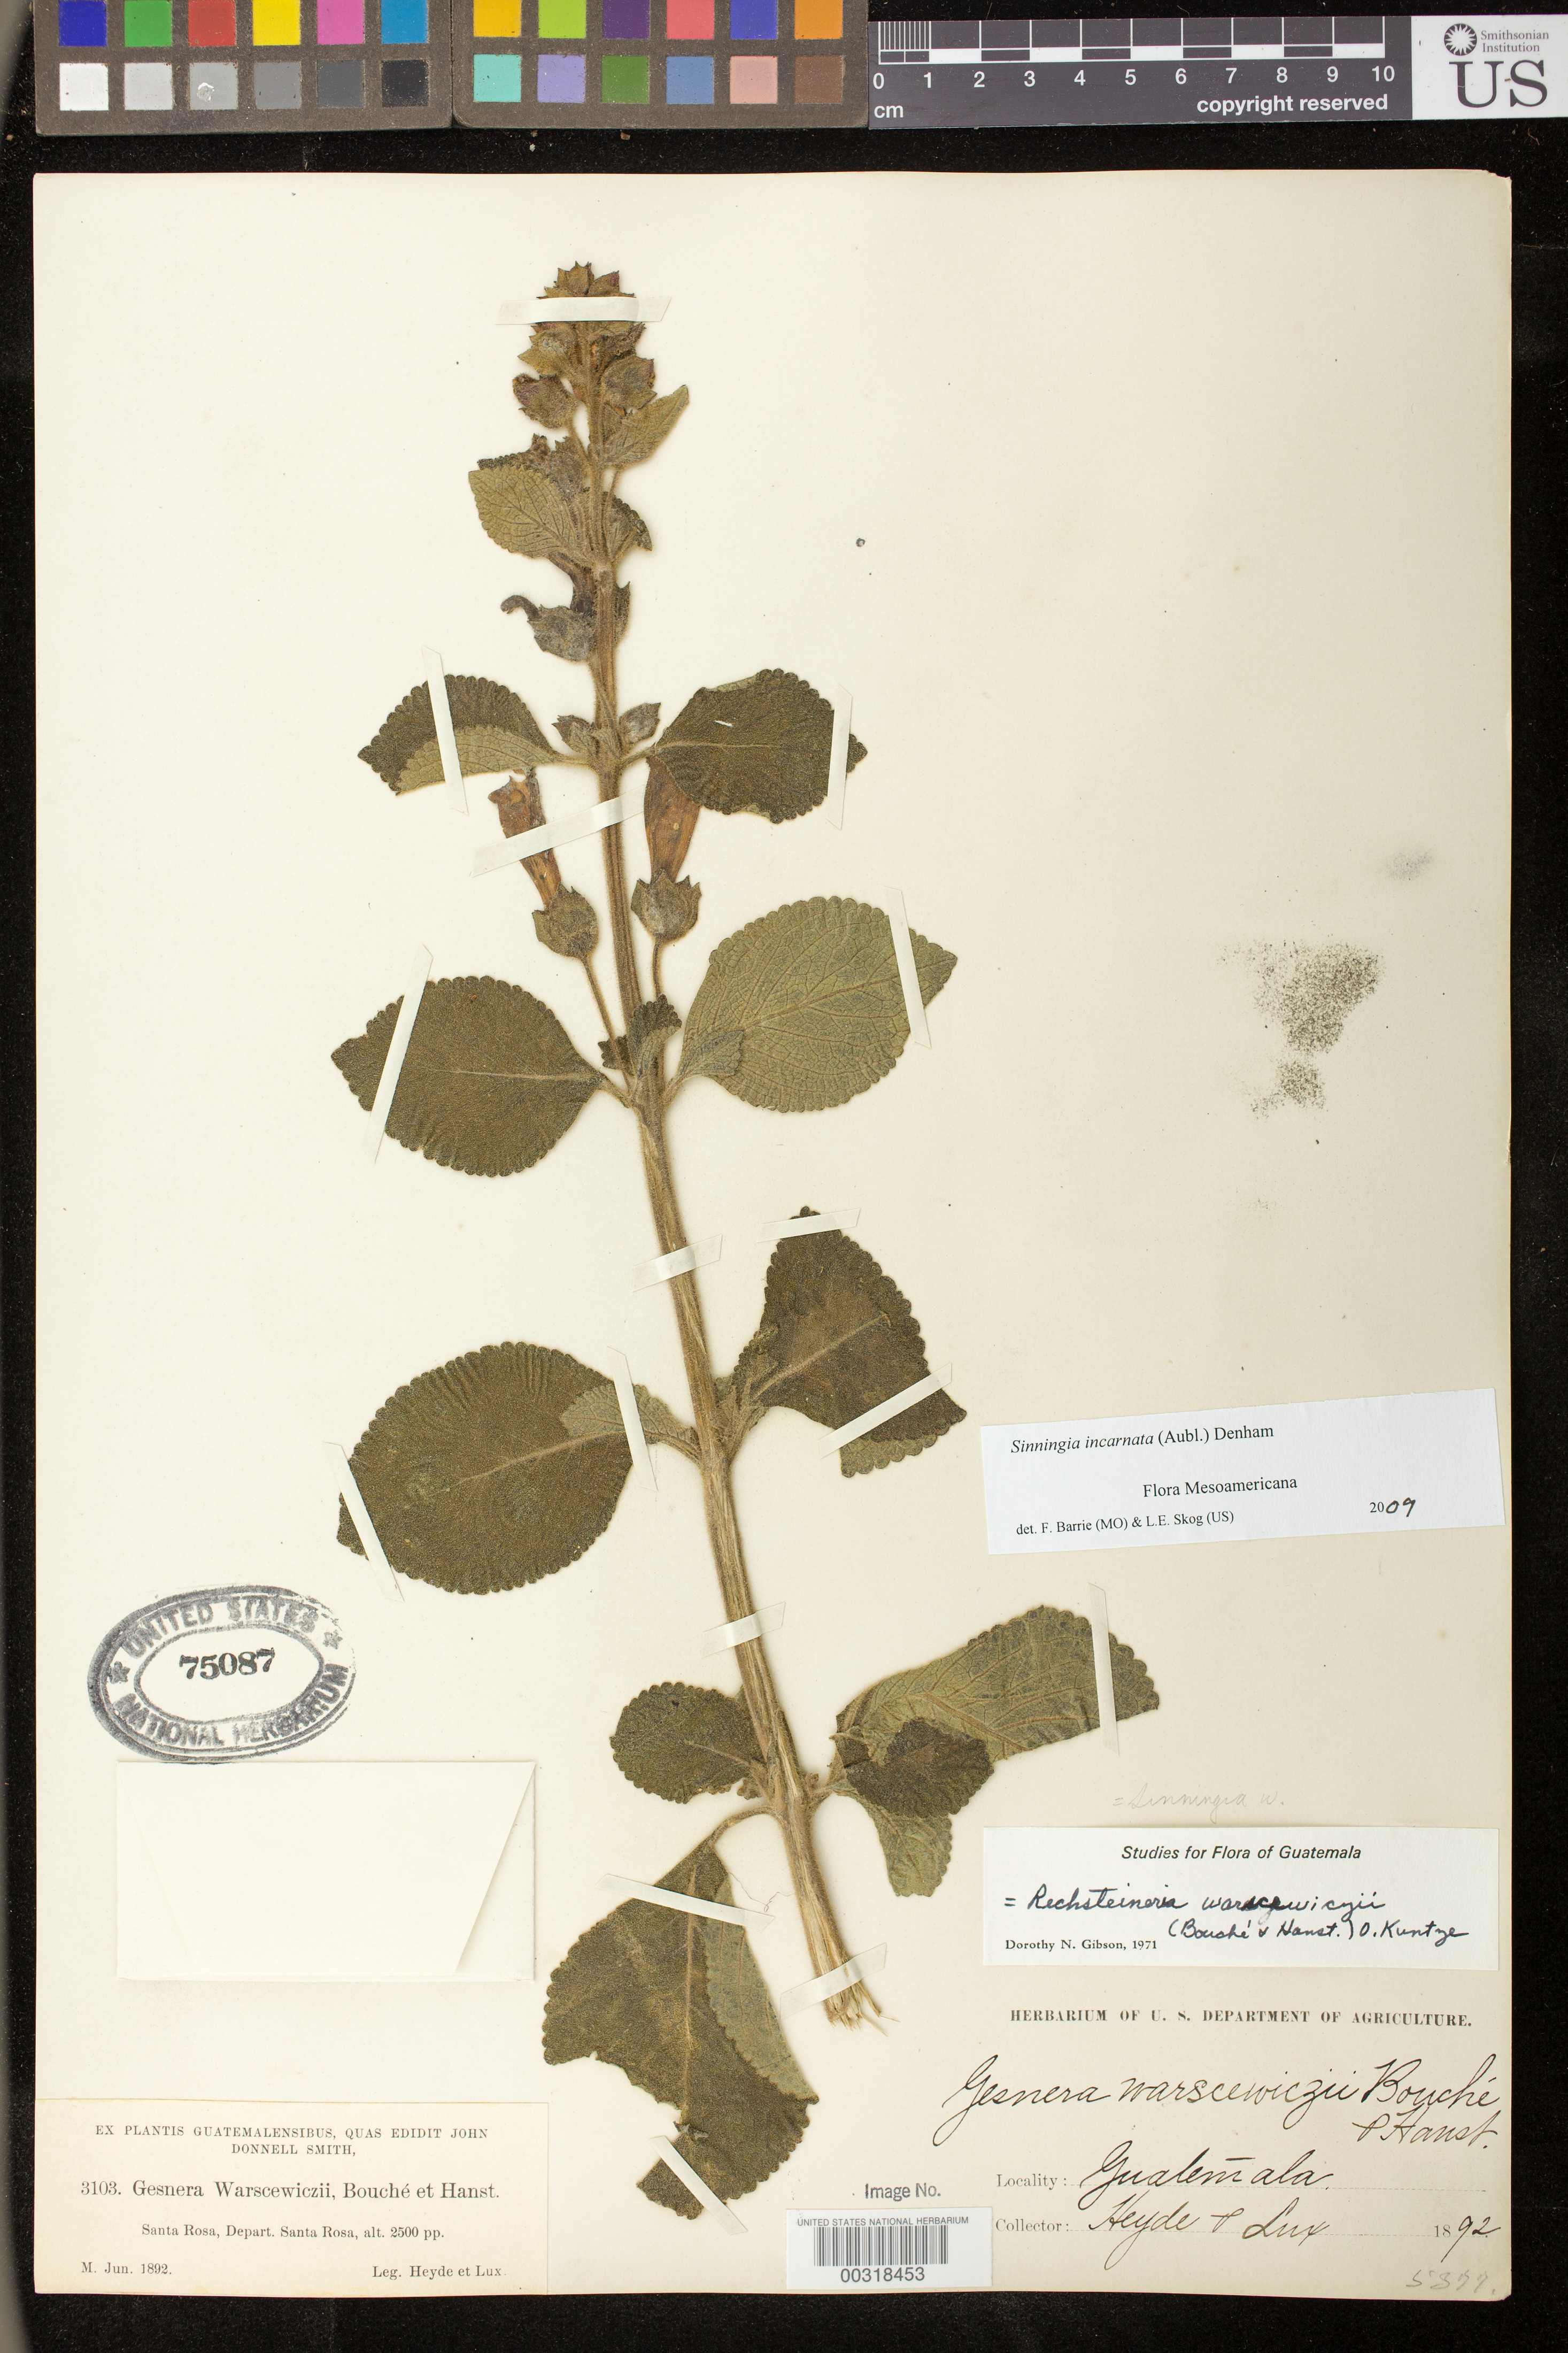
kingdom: Plantae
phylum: Tracheophyta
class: Magnoliopsida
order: Lamiales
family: Gesneriaceae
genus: Sinningia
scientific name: Sinningia incarnata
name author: (Aubl.) D.L. Denham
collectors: E. T. Heyde & E. Lux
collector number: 3103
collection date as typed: Jun 1892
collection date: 1892-06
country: Guatemala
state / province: Santa Rosa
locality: Santa Rosa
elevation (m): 762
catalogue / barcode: US 75087